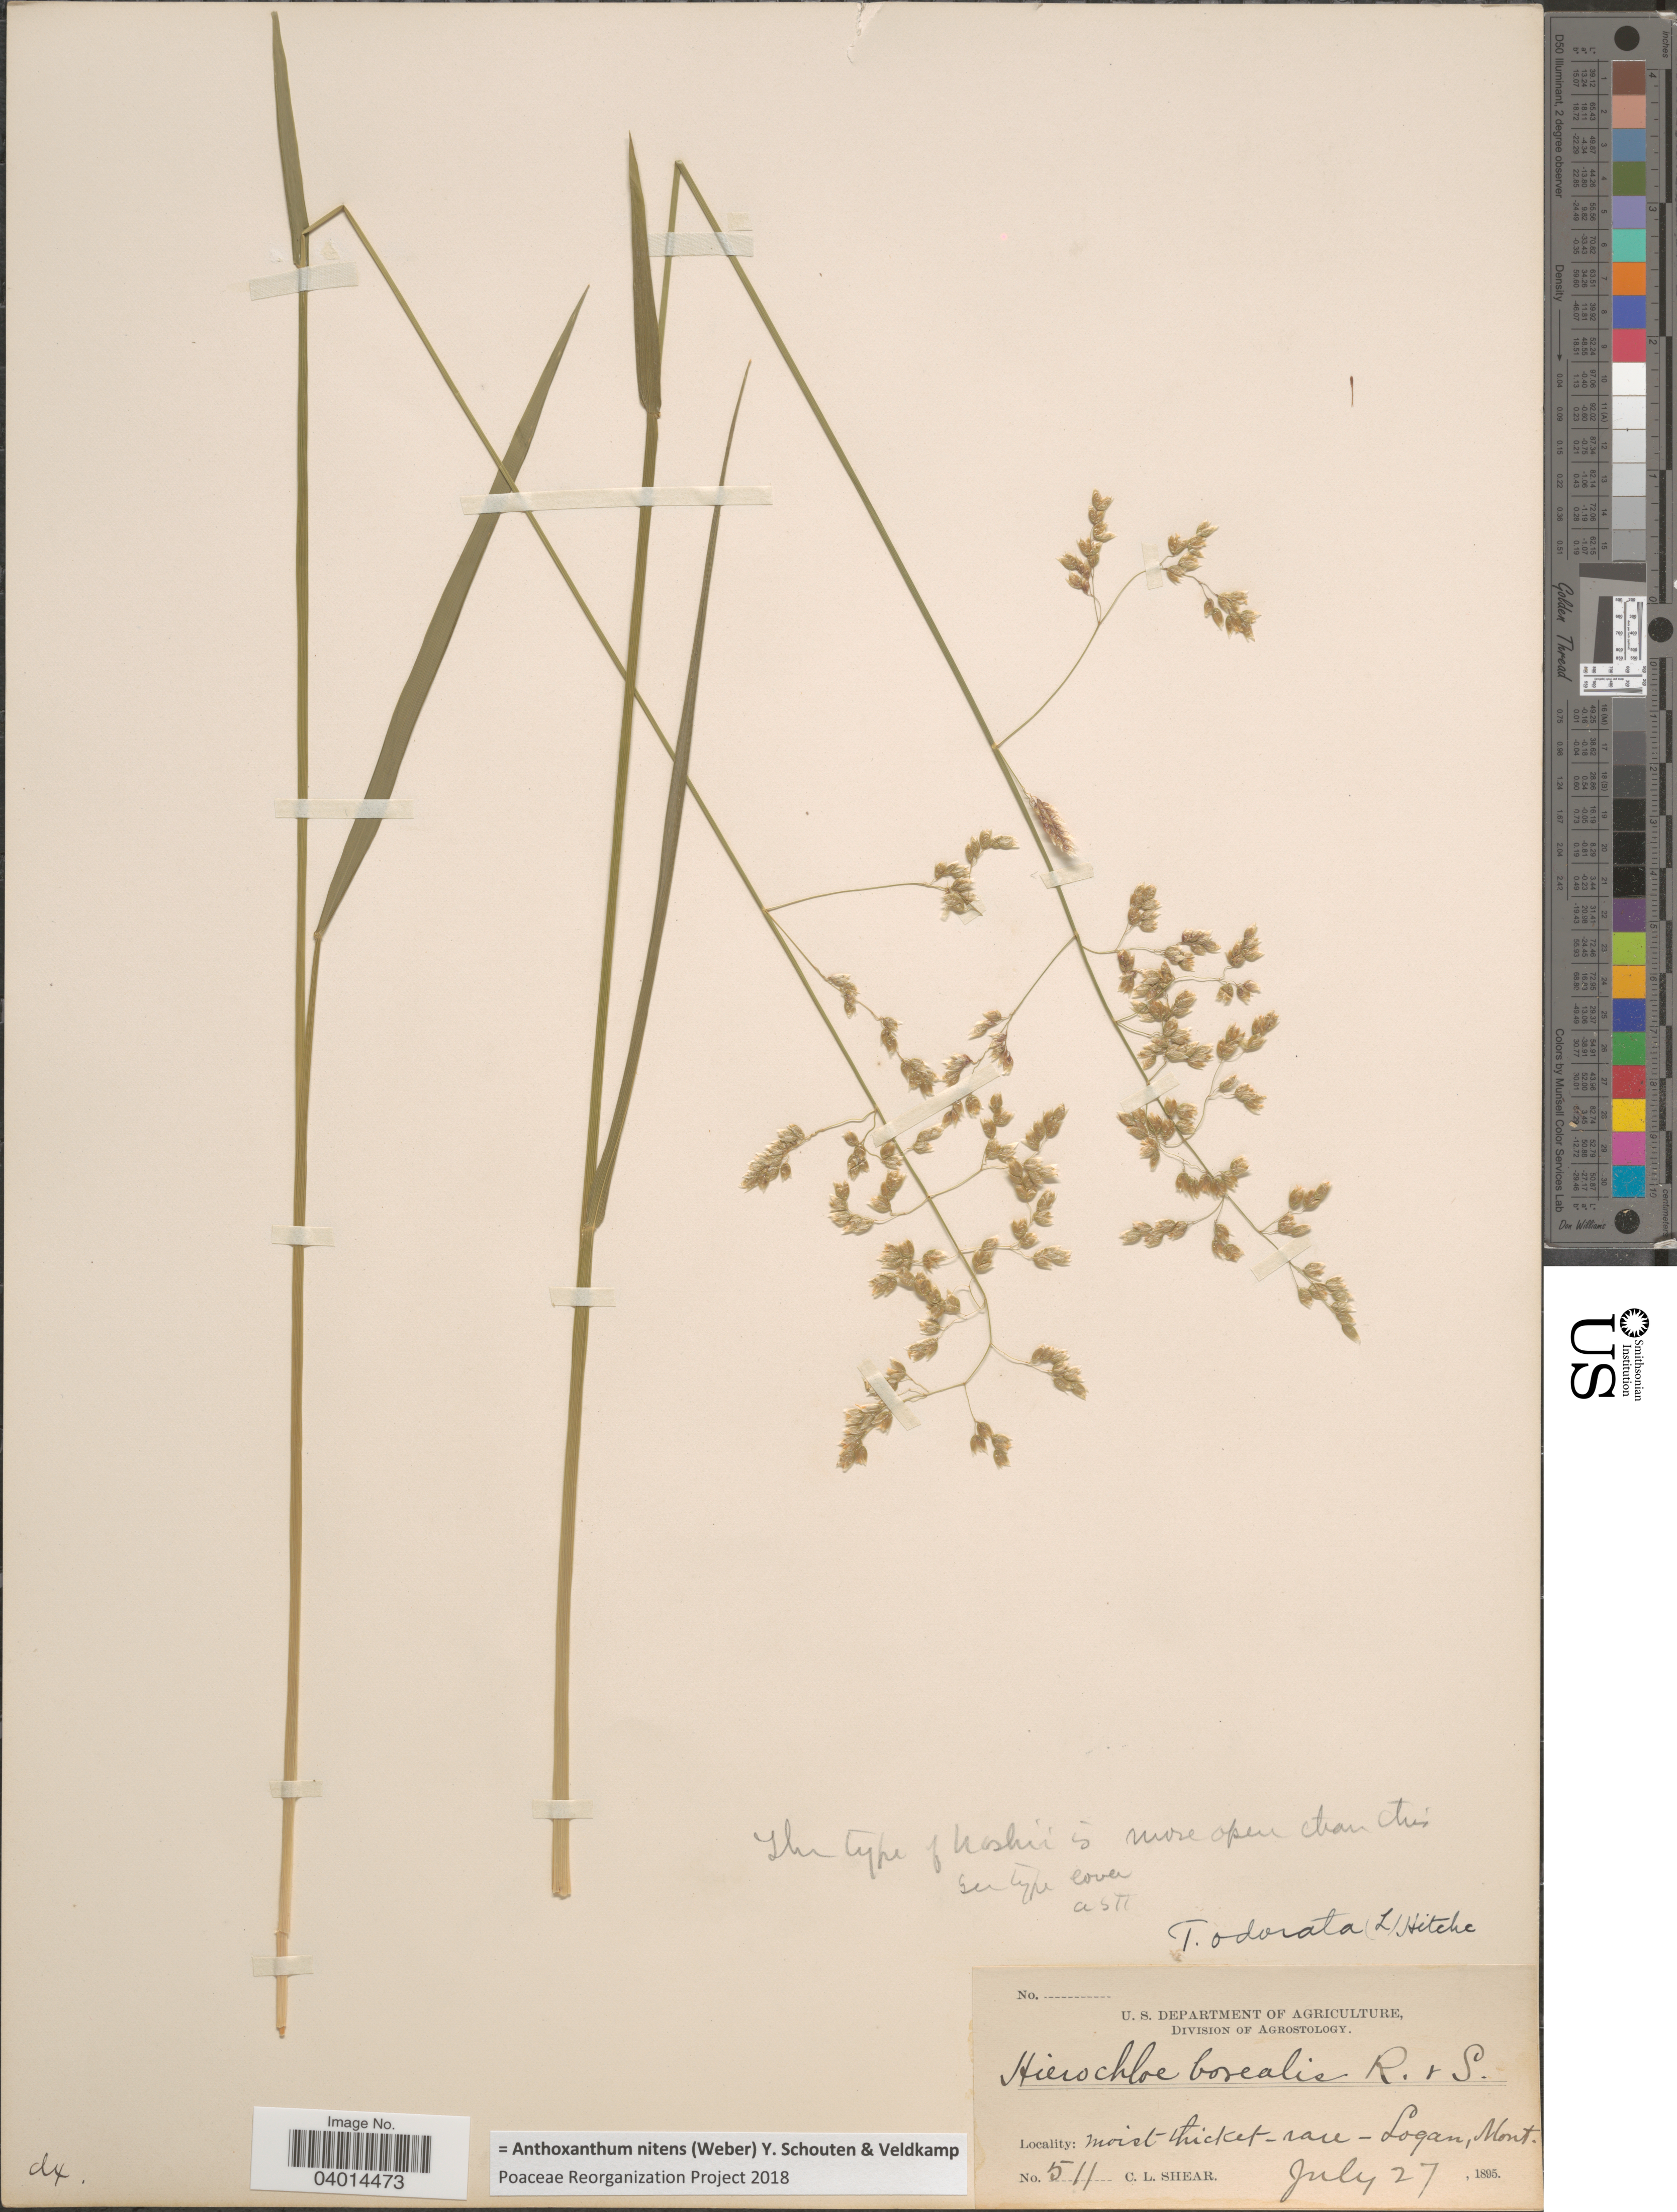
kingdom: Plantae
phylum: Tracheophyta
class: Liliopsida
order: Poales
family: Poaceae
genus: Anthoxanthum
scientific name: Anthoxanthum nitens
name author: (G.H. Weber) R.T.A. Schouten & Veldkamp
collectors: C. L. Shear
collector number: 511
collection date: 1895-07-27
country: United States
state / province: Montana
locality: Logan.